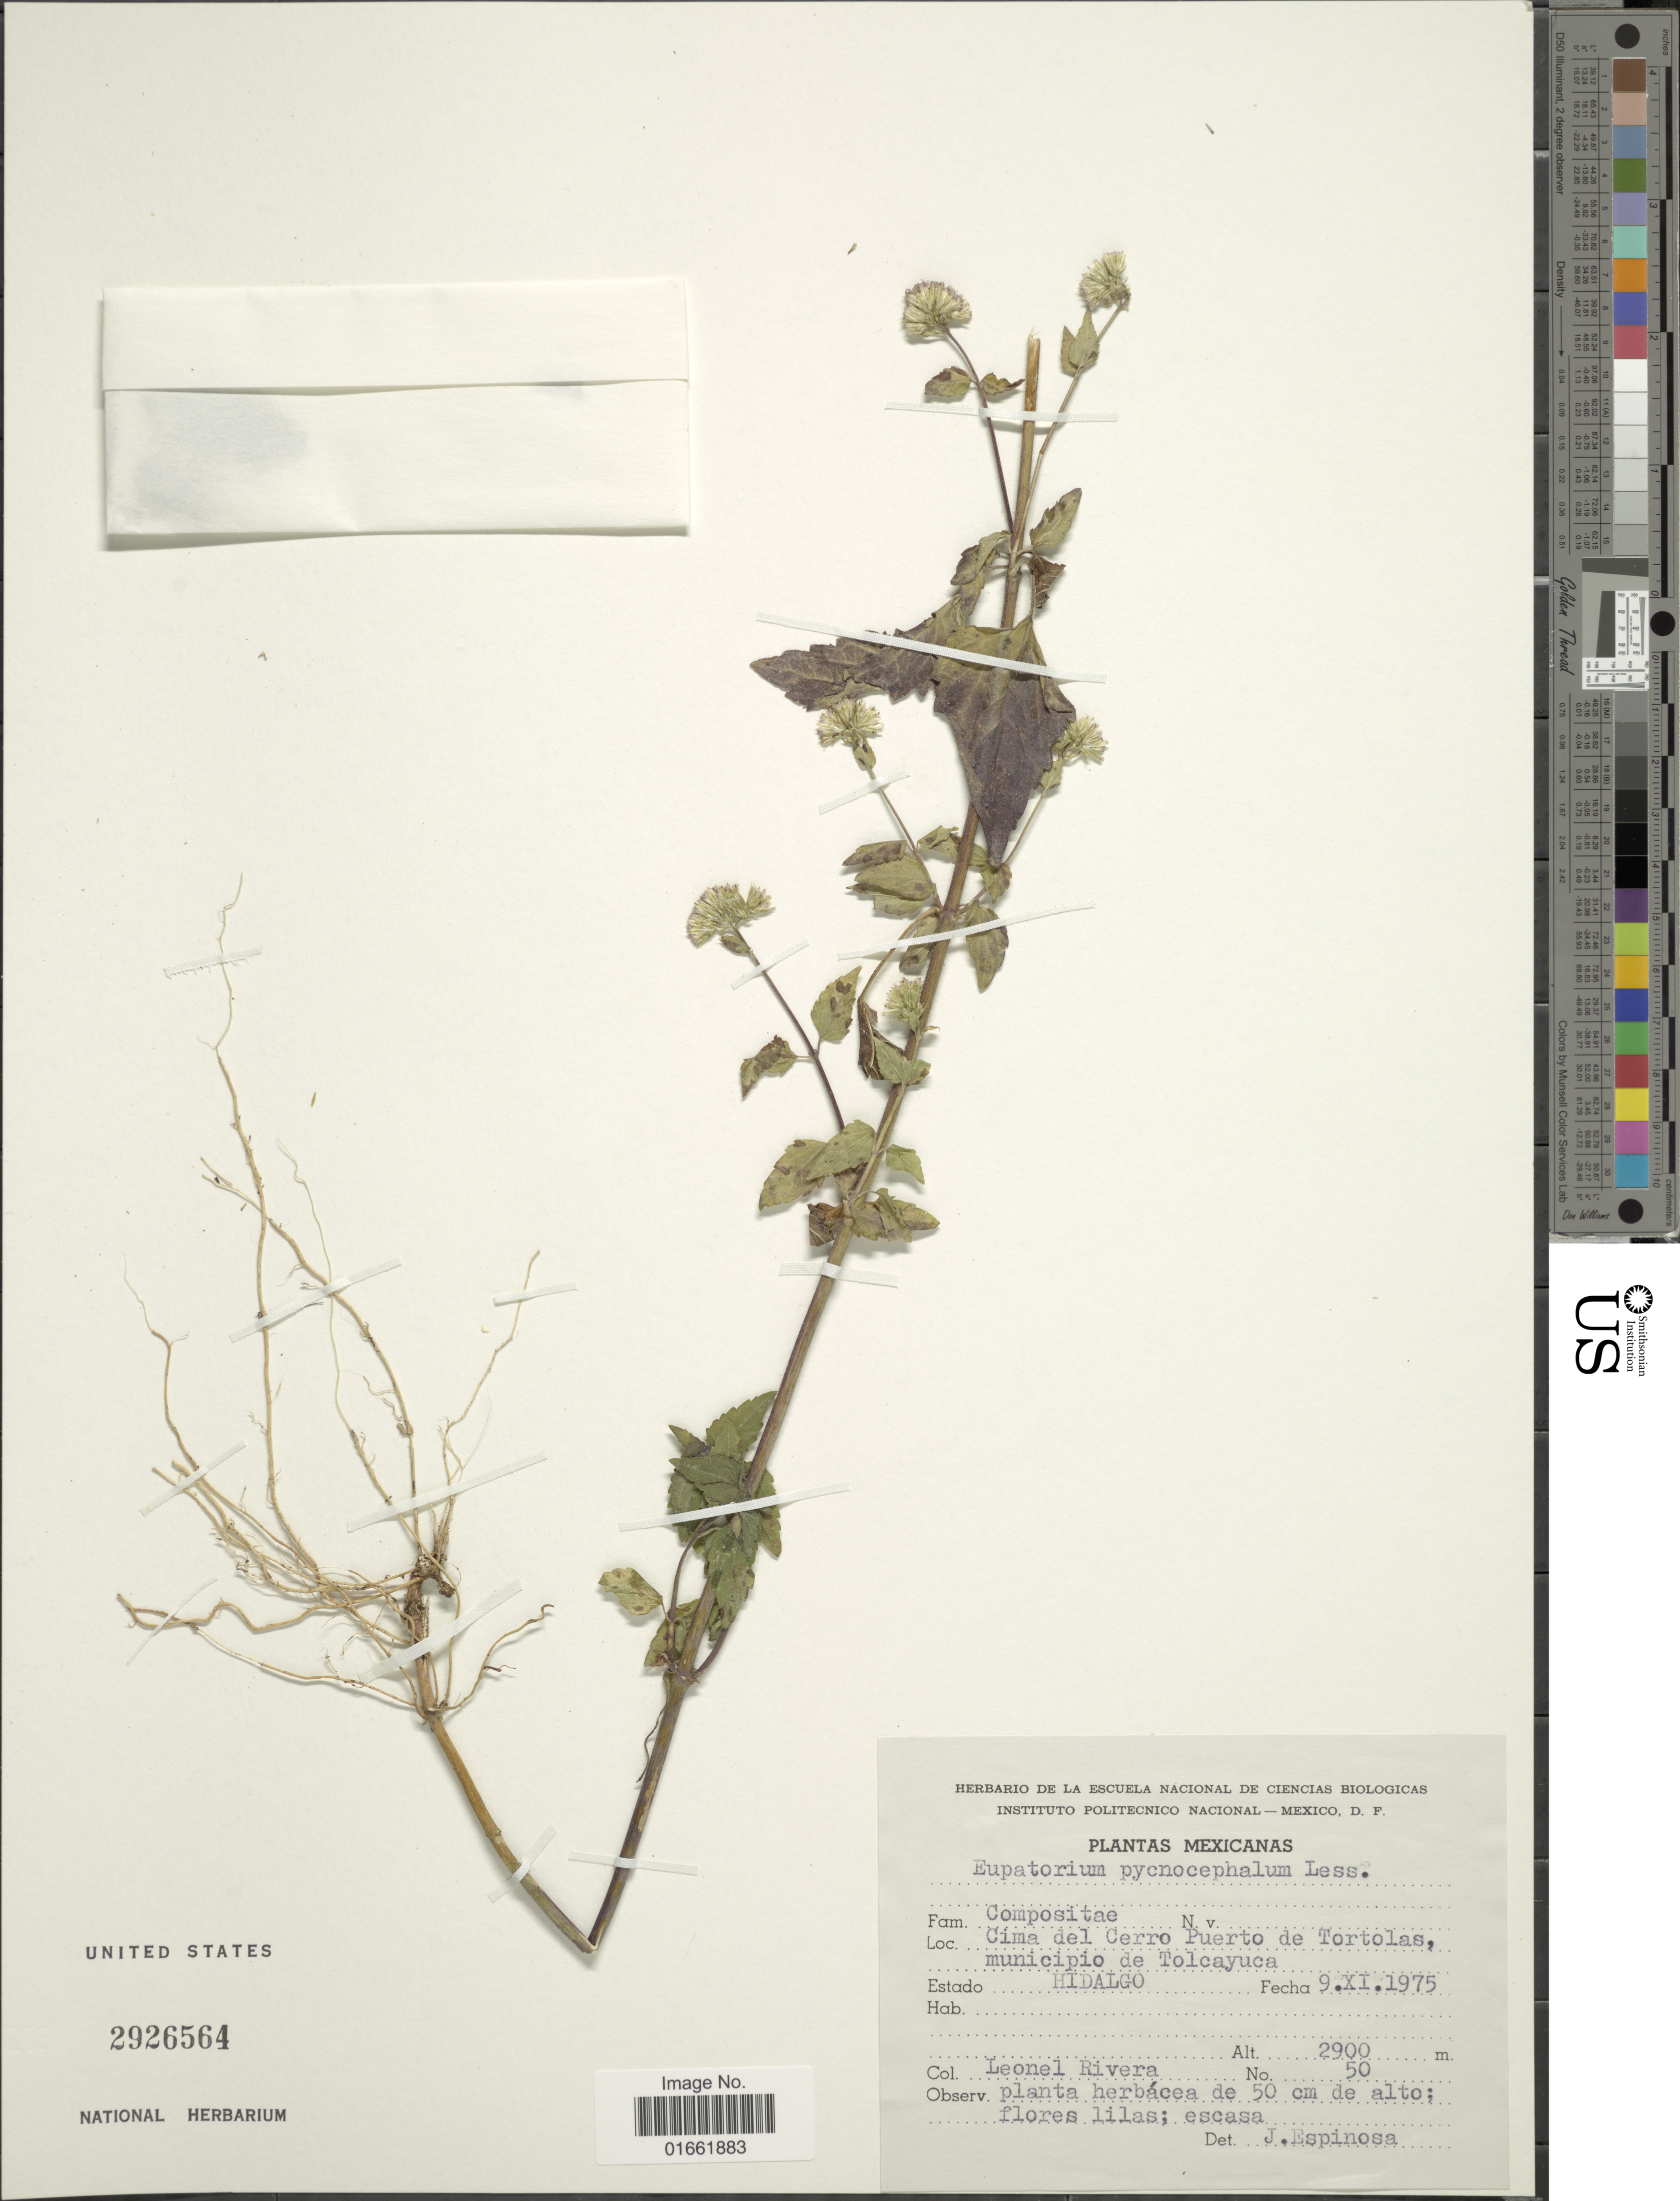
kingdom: Plantae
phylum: Tracheophyta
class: Magnoliopsida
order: Asterales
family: Asteraceae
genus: Fleischmannia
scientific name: Fleischmannia pycnocephala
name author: (Less.) R.M. King & H. Rob.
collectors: L. Rivera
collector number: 50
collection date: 1975-11-09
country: Mexico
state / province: Hidalgo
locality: Cima del Cerro Puerto de Tortolas, municipio de Tolcayuca. Estado Hidalgo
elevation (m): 2900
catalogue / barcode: US 2926564